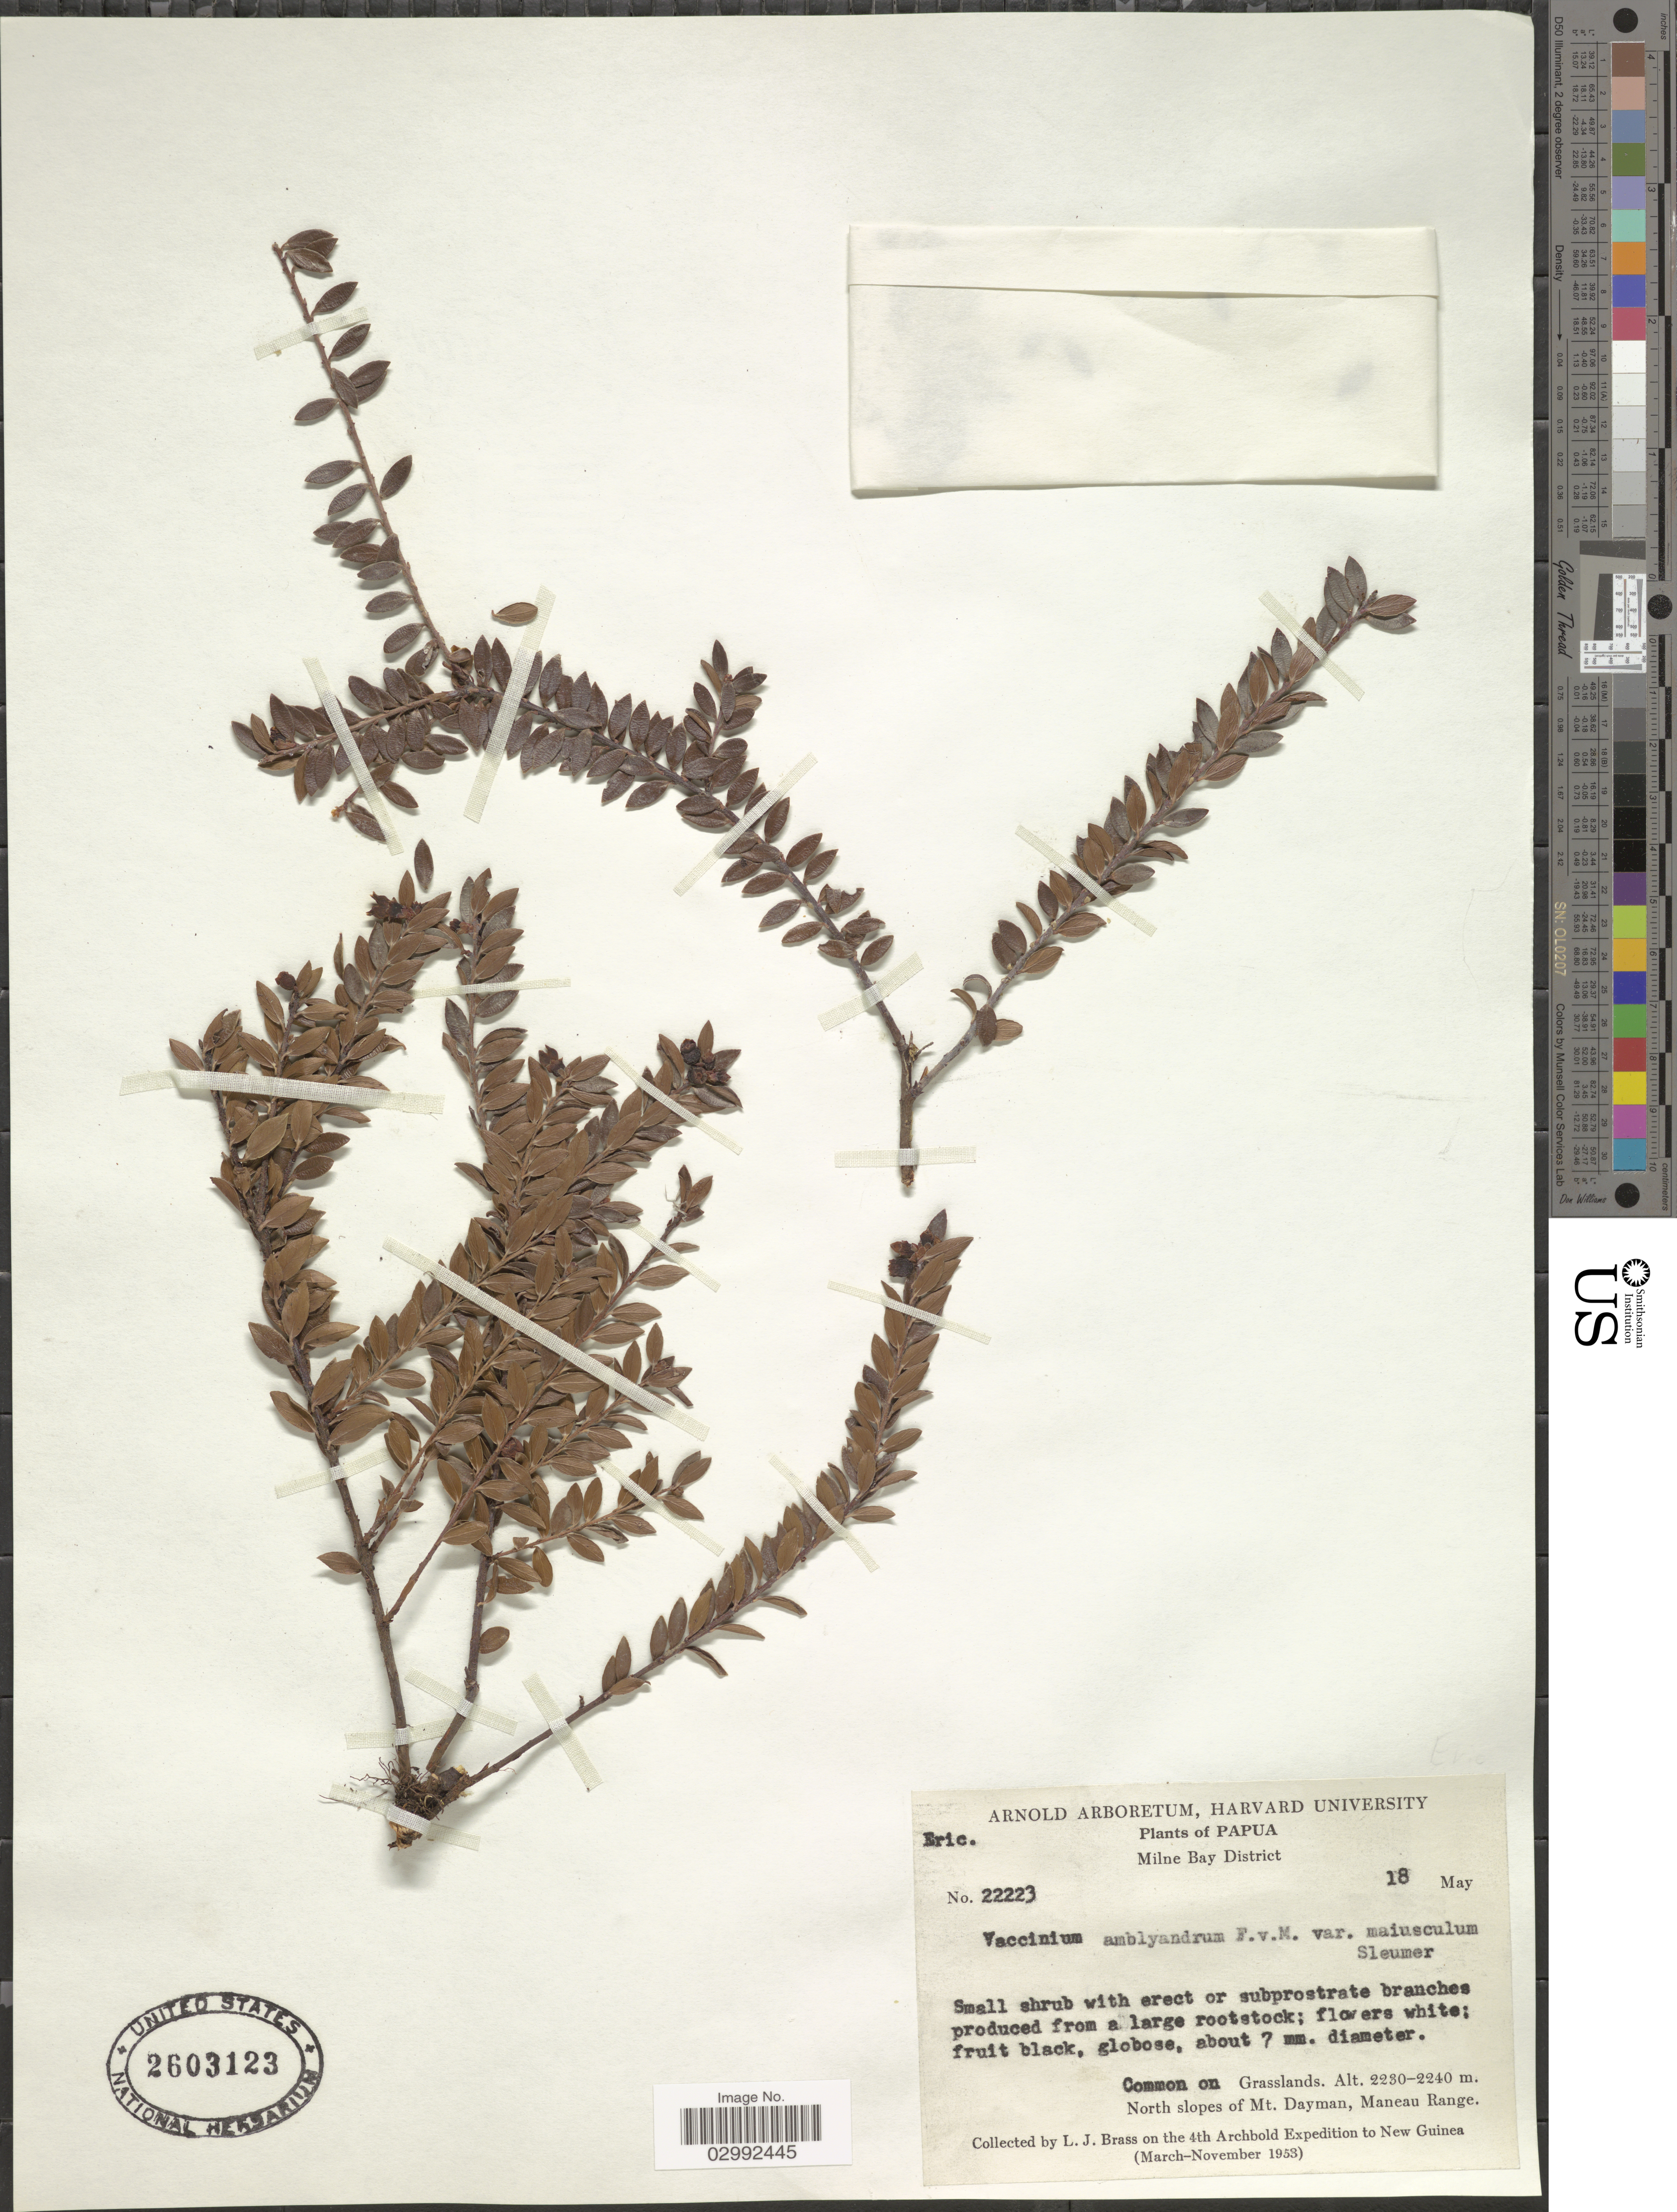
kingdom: Plantae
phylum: Tracheophyta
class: Magnoliopsida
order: Ericales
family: Ericaceae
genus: Vaccinium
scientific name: Vaccinium amblyandrum var. maiusculum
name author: Sleumer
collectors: L. J. Brass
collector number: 22223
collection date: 1953-05-18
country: Papua New Guinea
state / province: Milne Bay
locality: Papua, Milne Bay District, Common on Grassland, North slopes of Mt. Dayman, Maneau Range.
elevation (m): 2230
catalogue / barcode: US 2603123